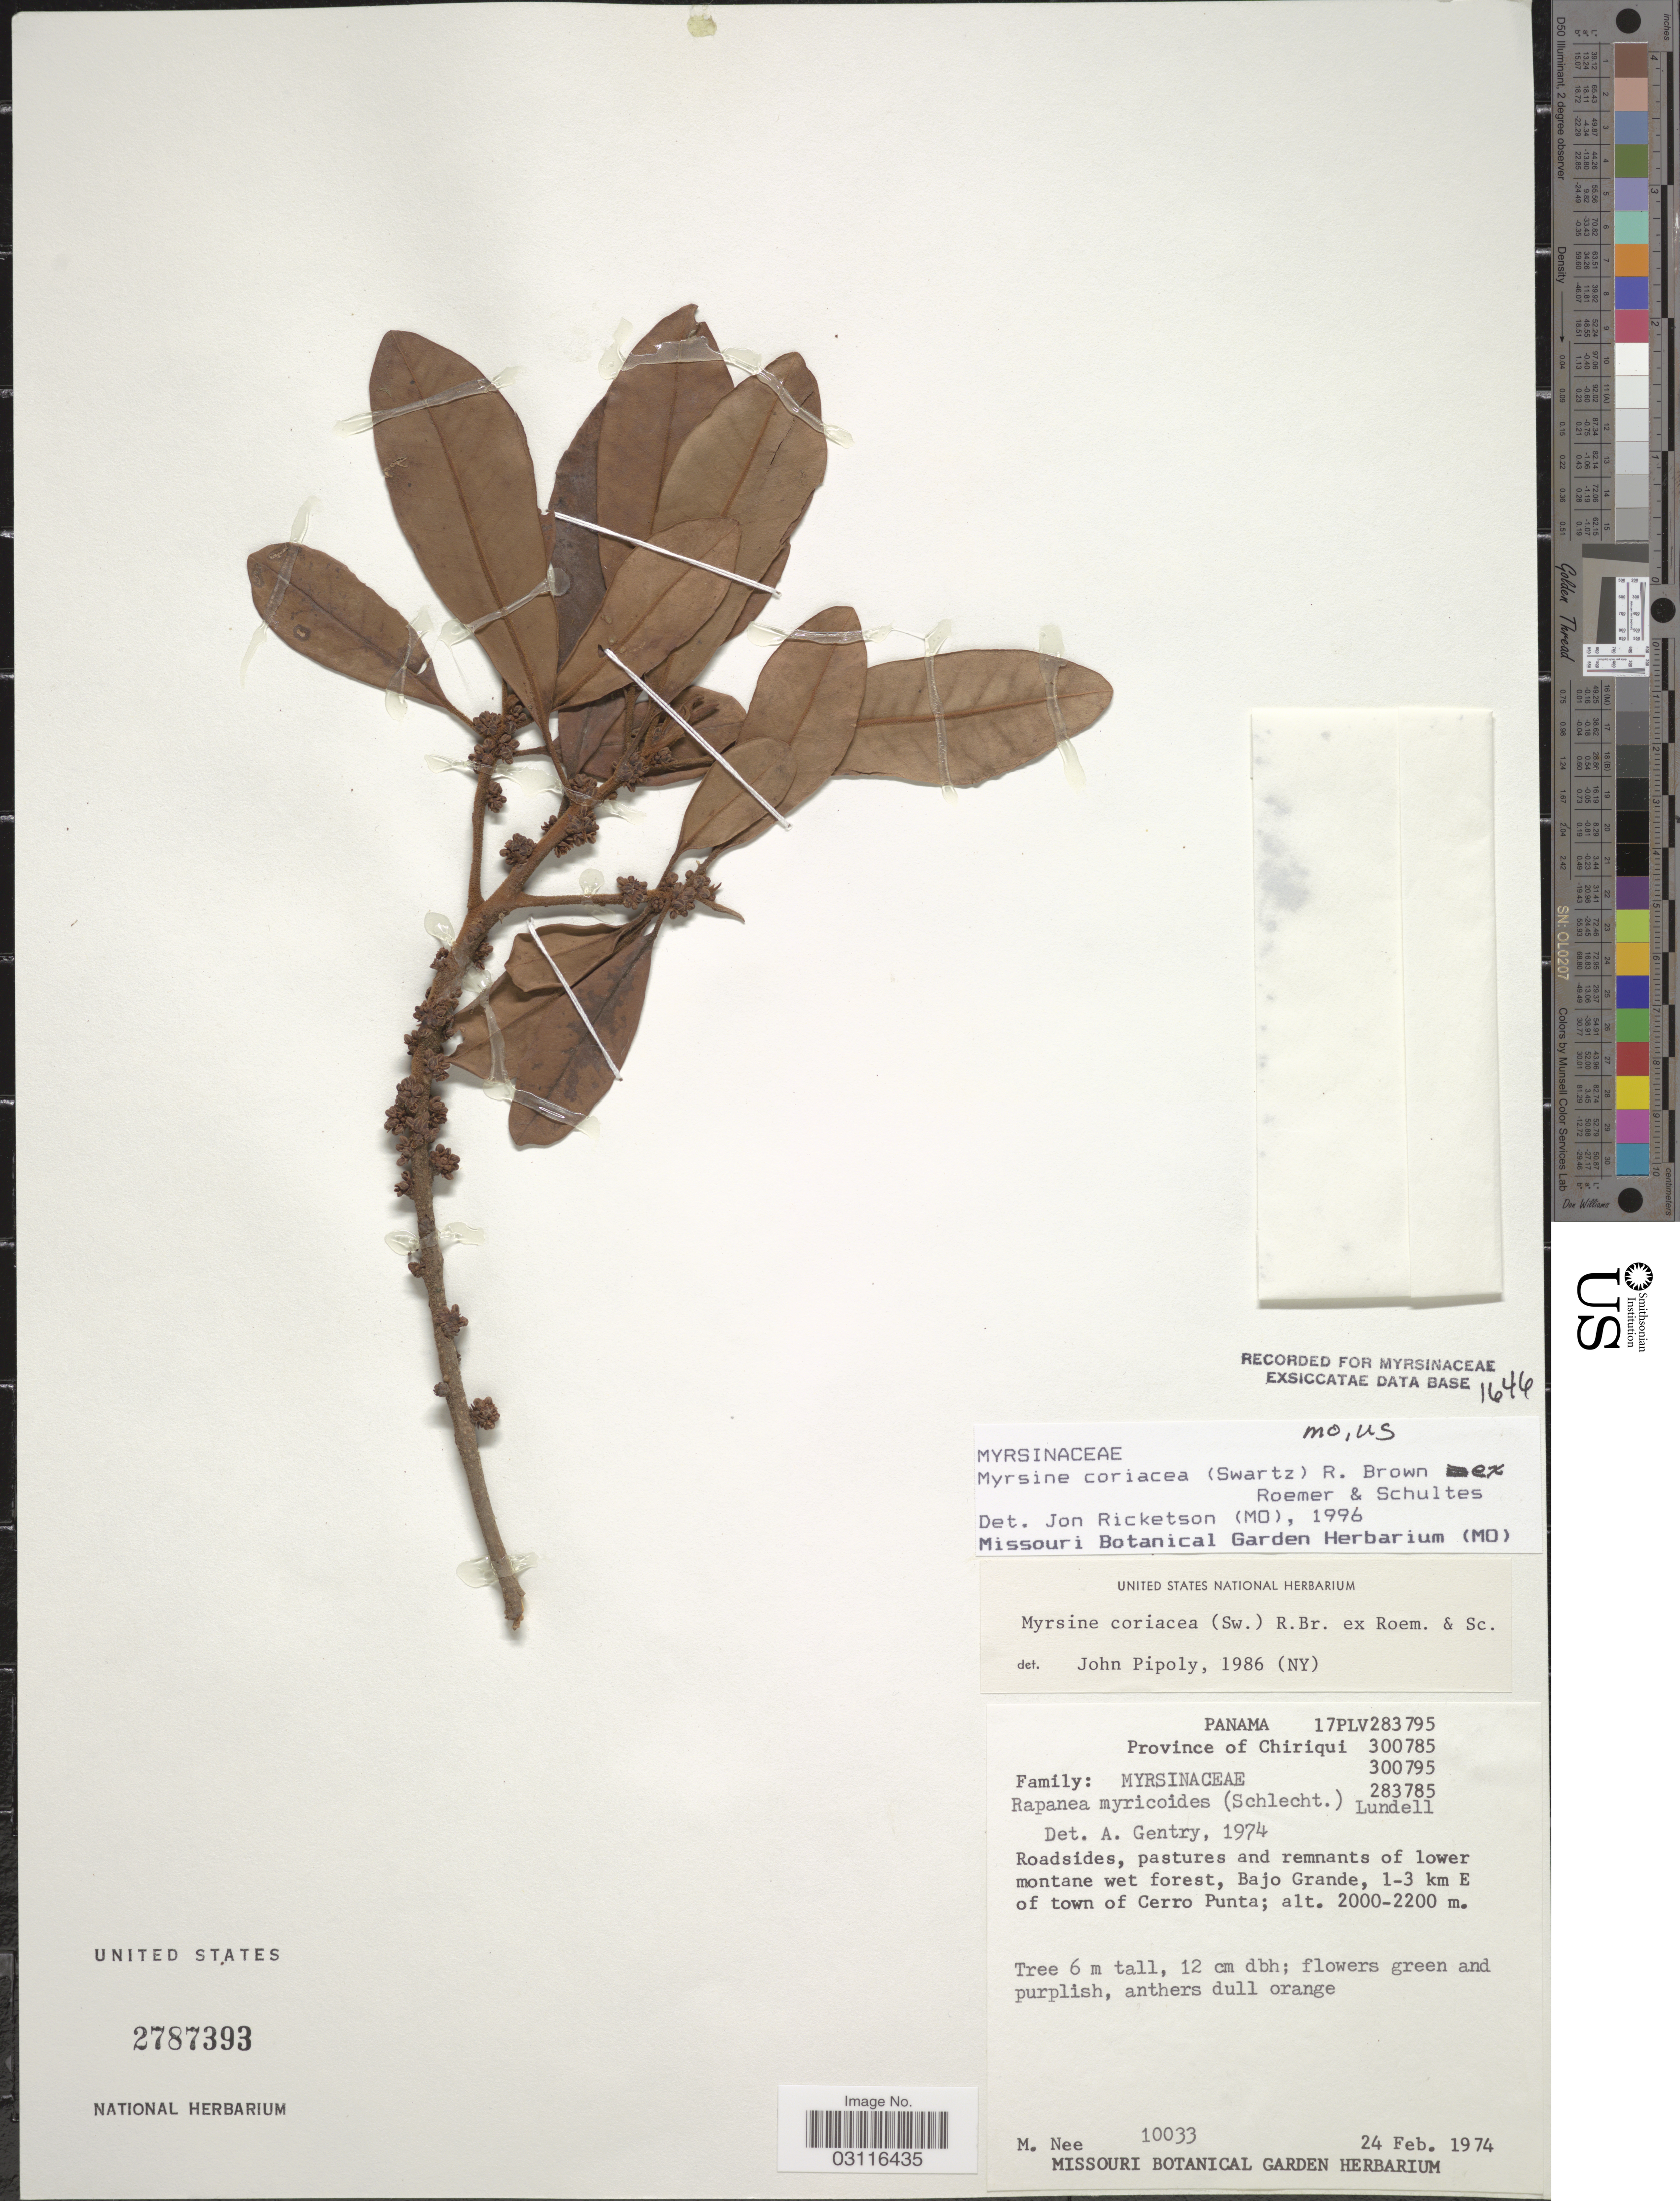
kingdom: Plantae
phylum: Tracheophyta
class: Magnoliopsida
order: Ericales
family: Primulaceae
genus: Myrsine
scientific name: Myrsine coriacea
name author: (Sw.) R. Br. ex Roem. & Schult.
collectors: M. Nee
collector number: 10033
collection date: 1974-02-24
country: Panama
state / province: Chiriqui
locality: Bajo Grande, 1-3 km E of town of Cerro Punta.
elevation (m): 2000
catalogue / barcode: US 2787393